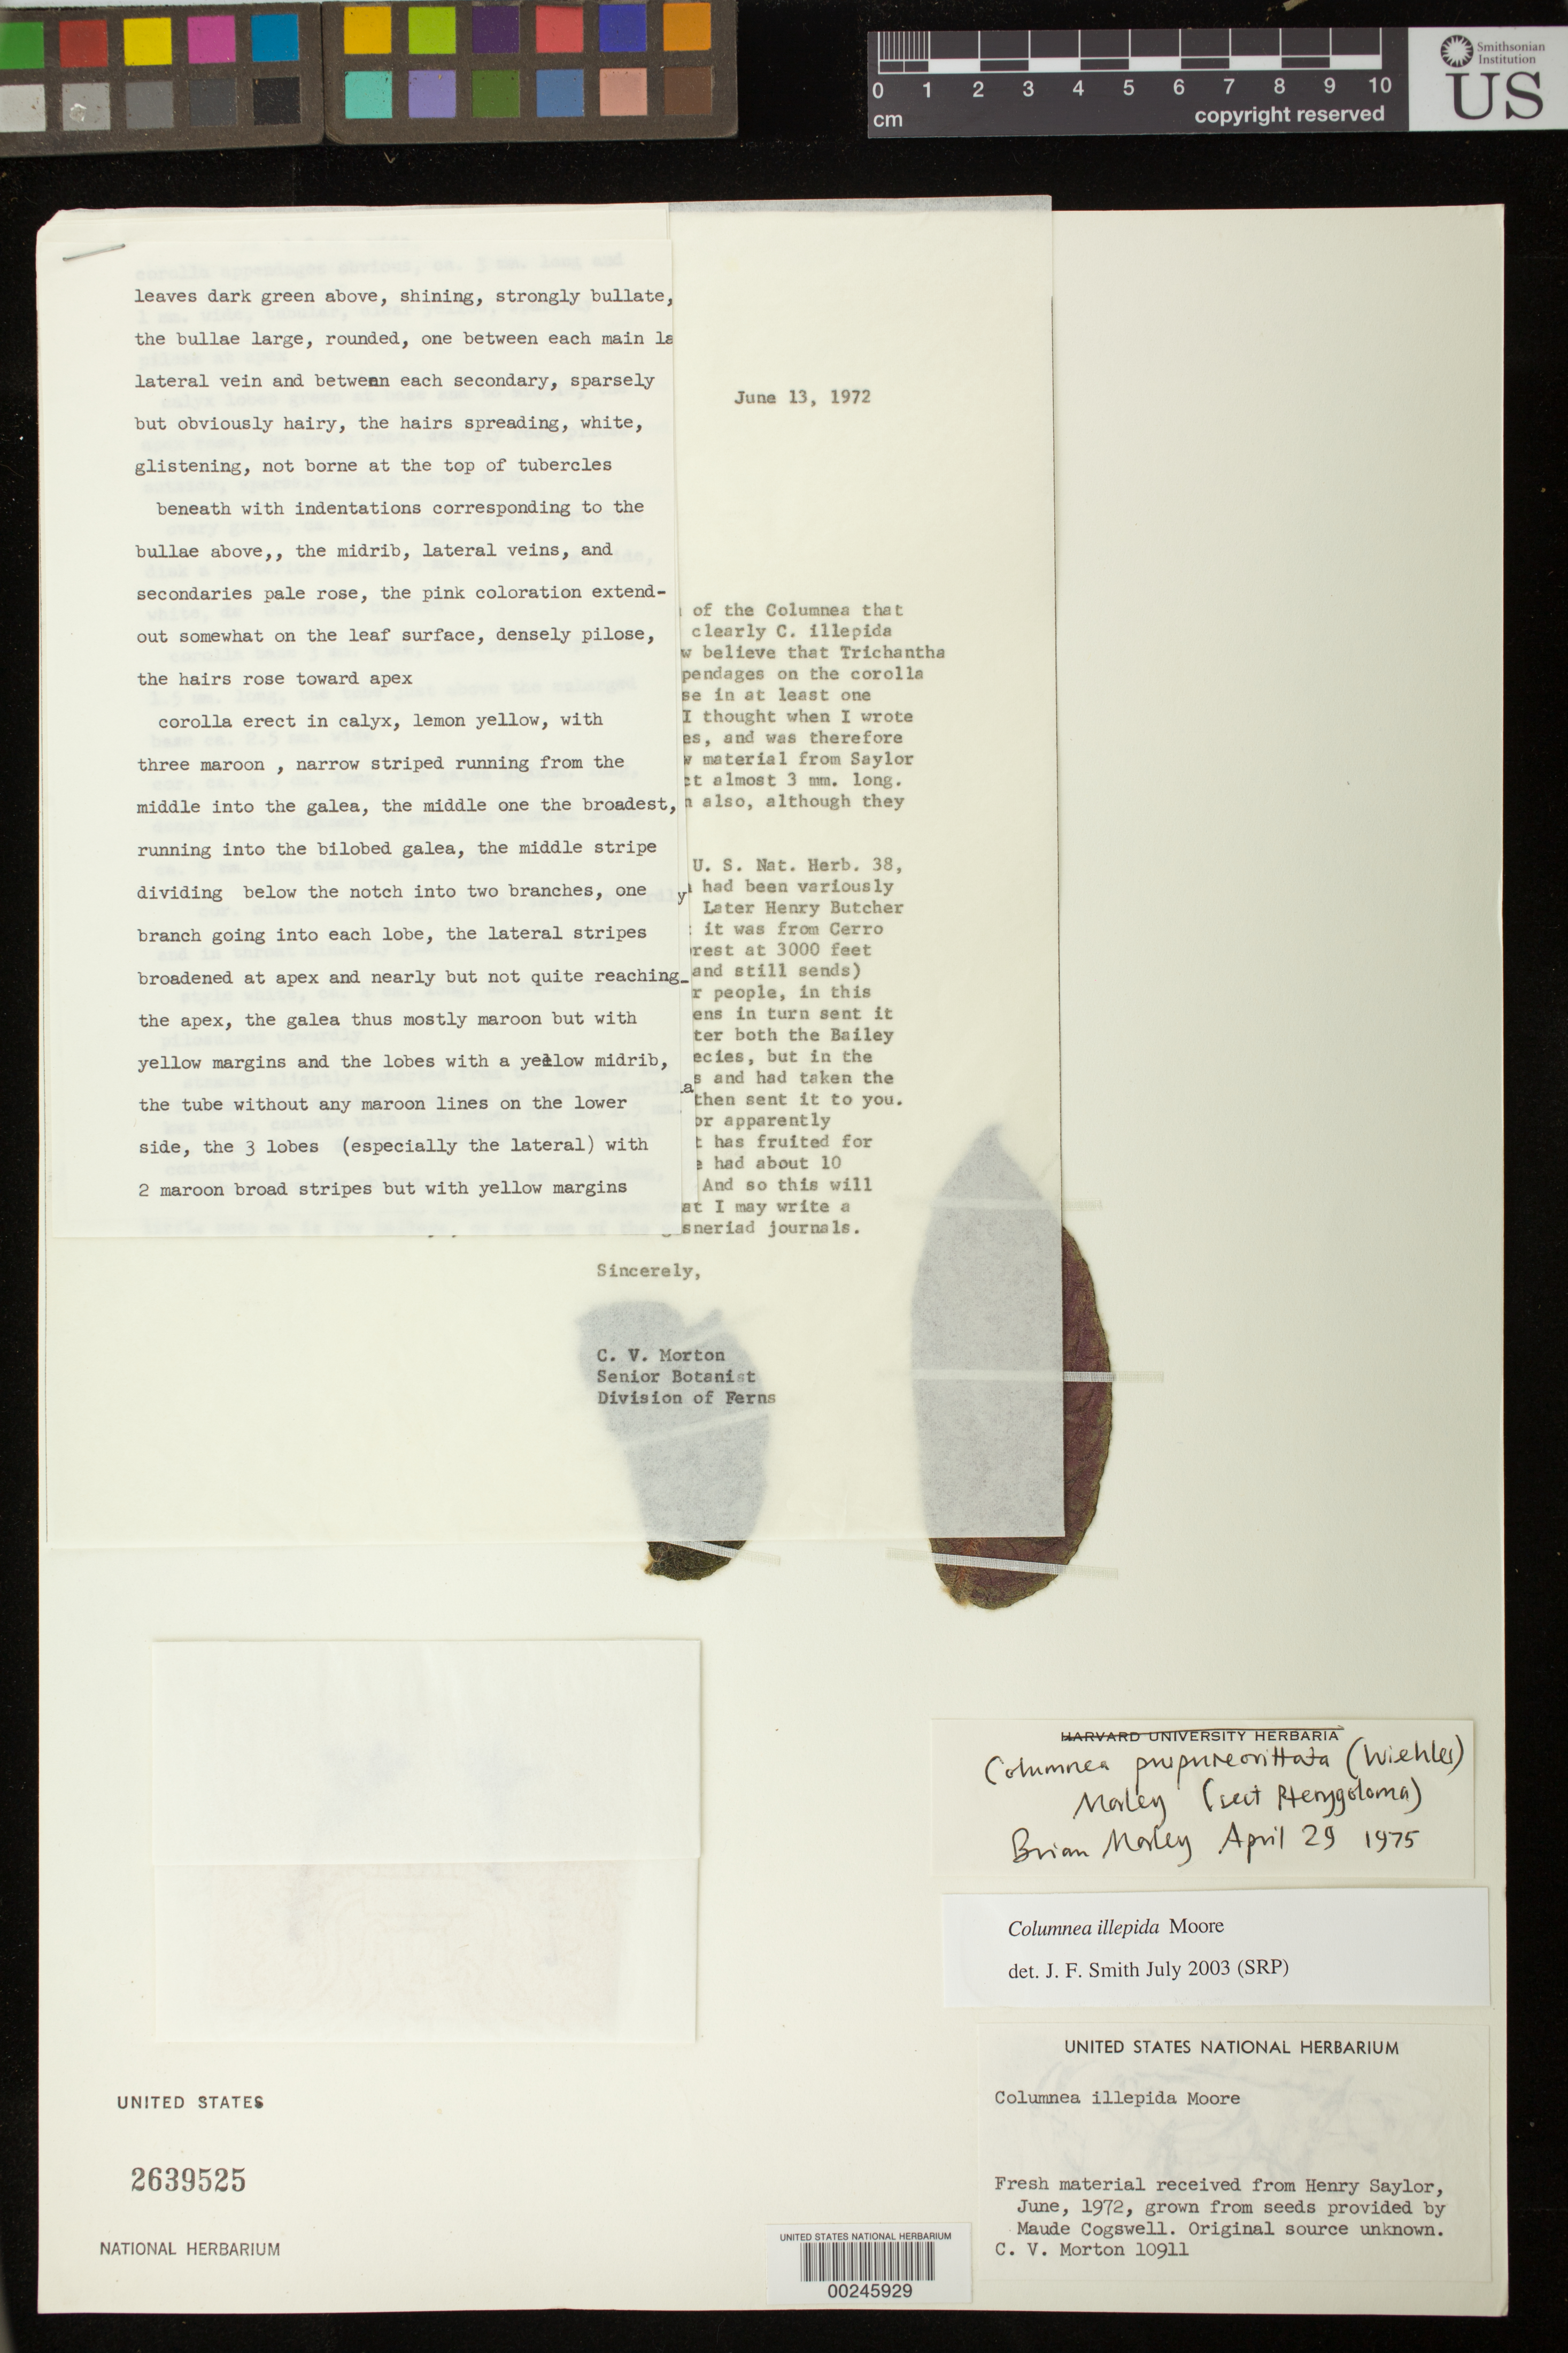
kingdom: Plantae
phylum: Tracheophyta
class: Magnoliopsida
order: Lamiales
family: Gesneriaceae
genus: Columnea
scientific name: Columnea purpureovittata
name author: (Wiehler) B.D. Morley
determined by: Morley, B. D.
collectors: C. V. Morton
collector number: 10911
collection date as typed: Jun 1972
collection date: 1972-06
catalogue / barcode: US 2639525